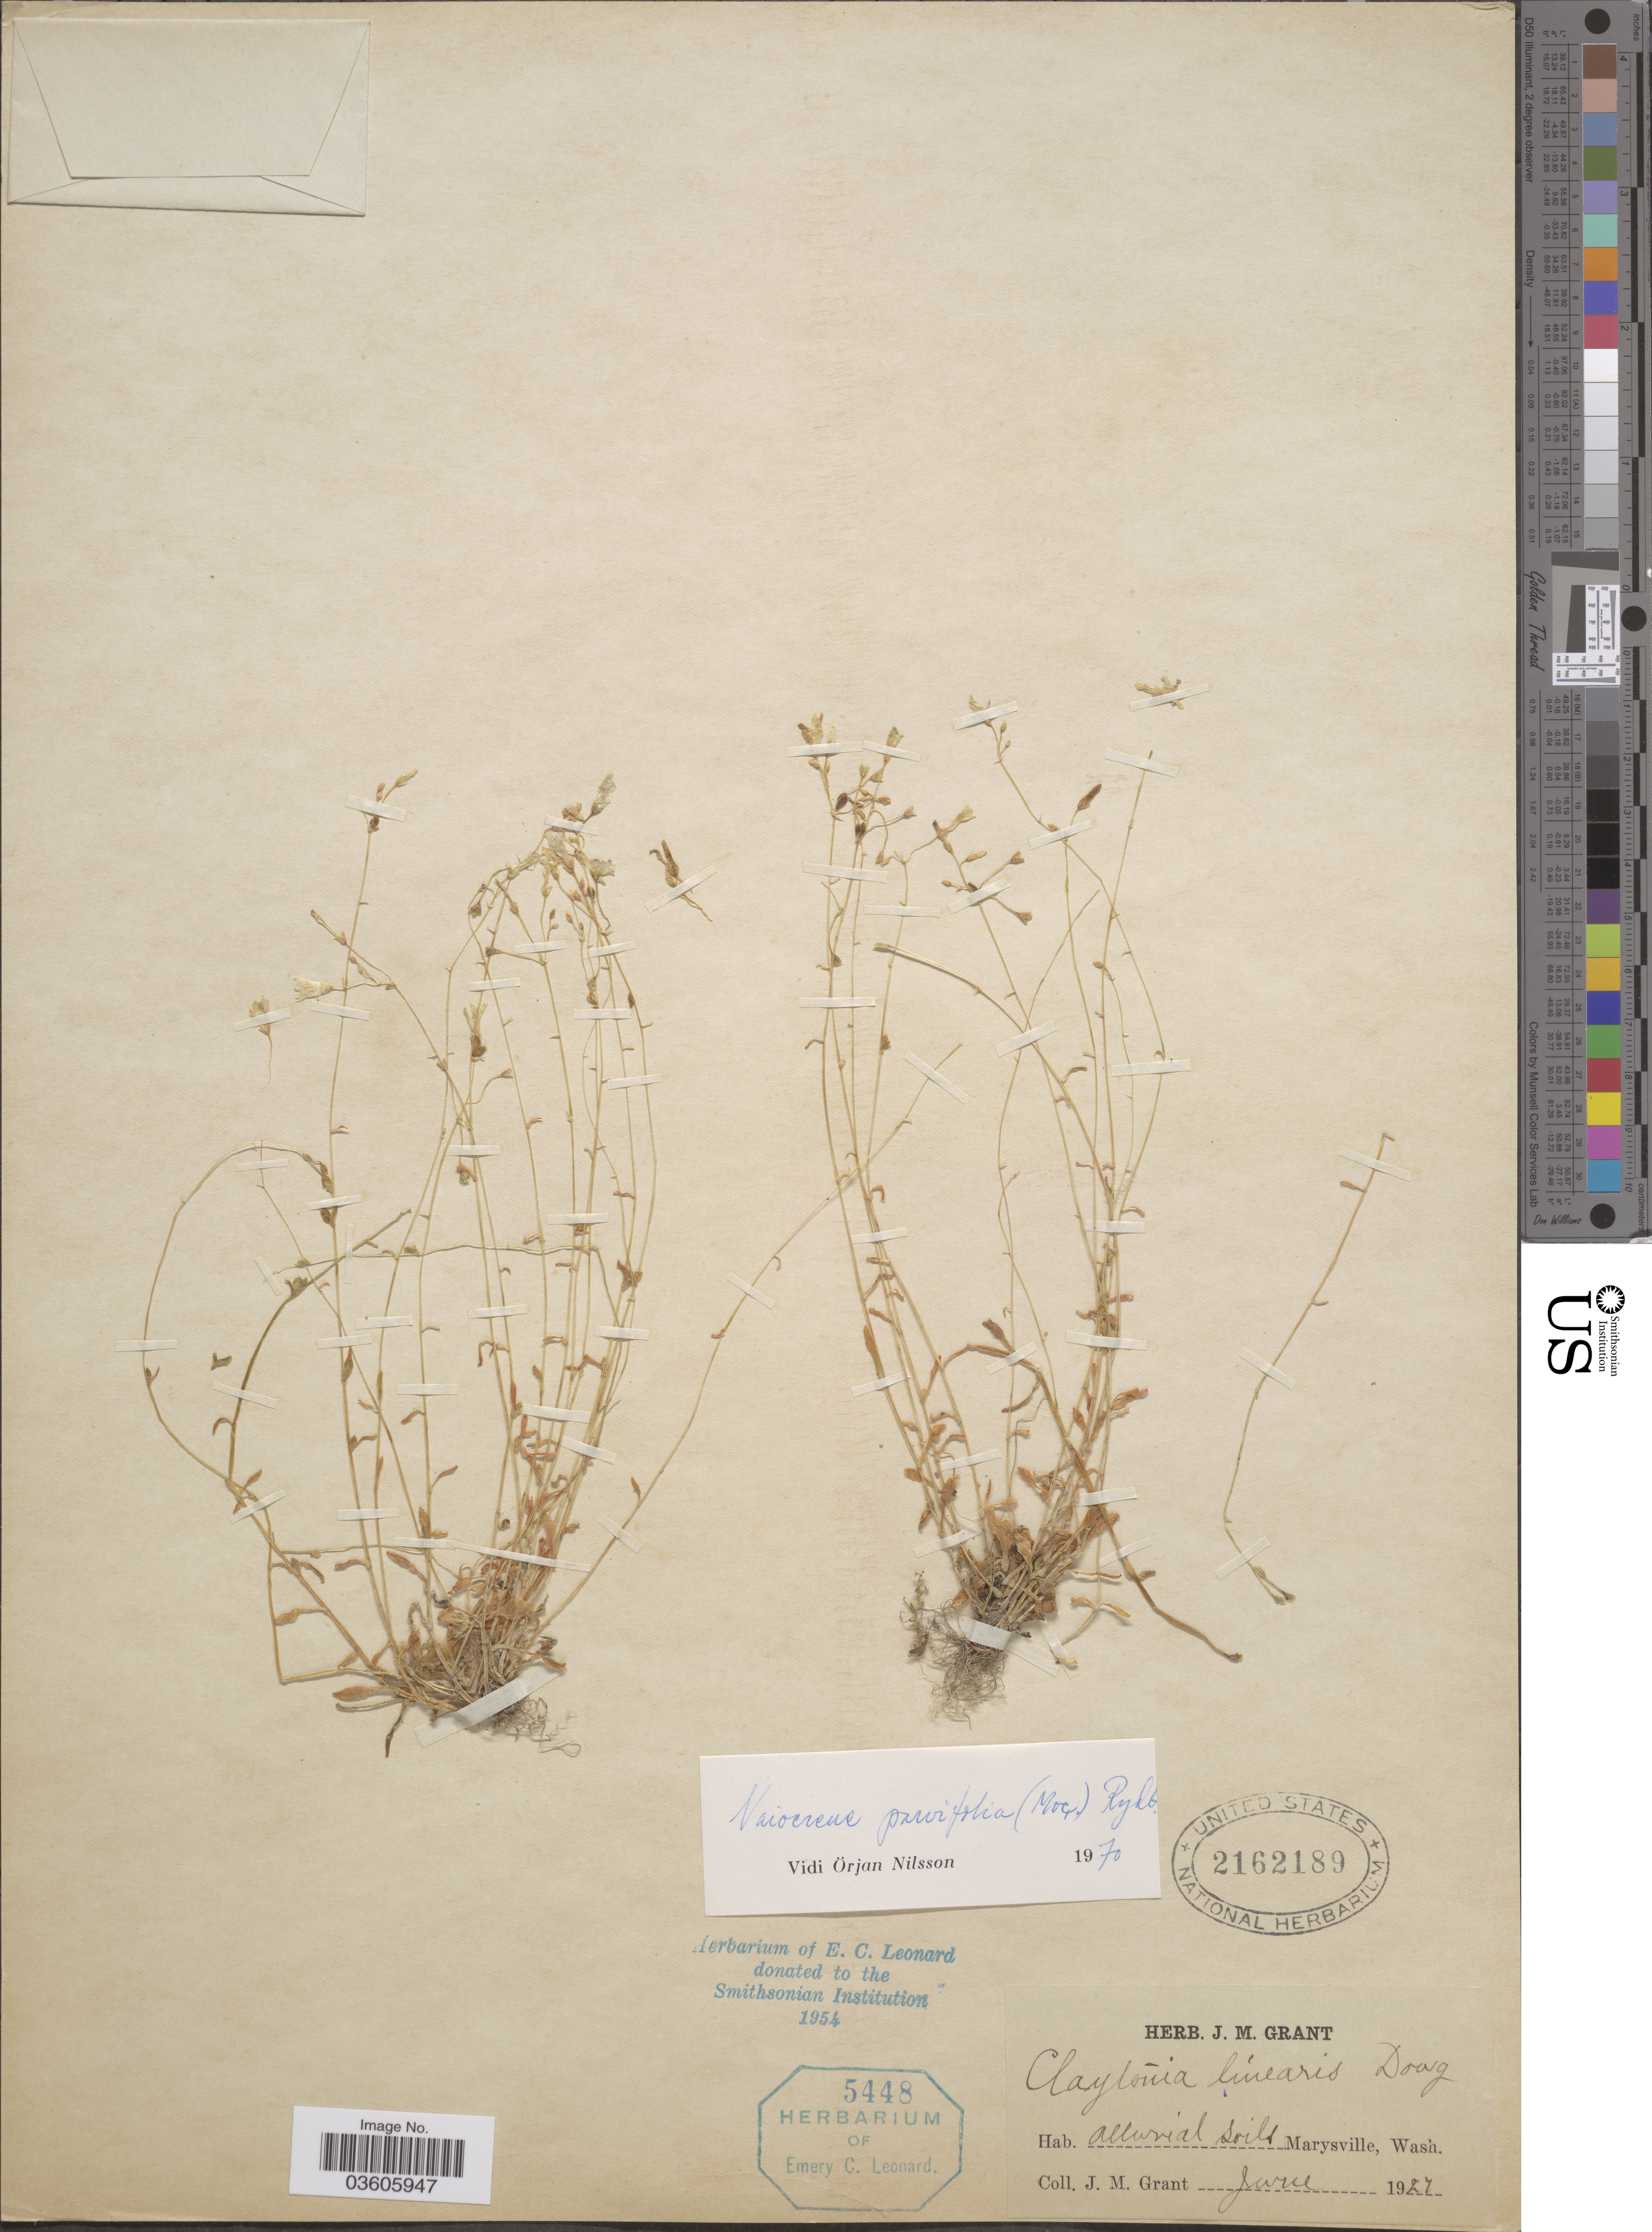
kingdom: Plantae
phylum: Tracheophyta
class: Magnoliopsida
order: Caryophyllales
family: Montiaceae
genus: Montia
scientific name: Montia parvifolia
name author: (Moc. ex DC.) Greene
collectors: J. M. Grant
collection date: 1927-06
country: United States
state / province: Washington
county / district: Snohomish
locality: Marysville.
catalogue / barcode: US 2162189